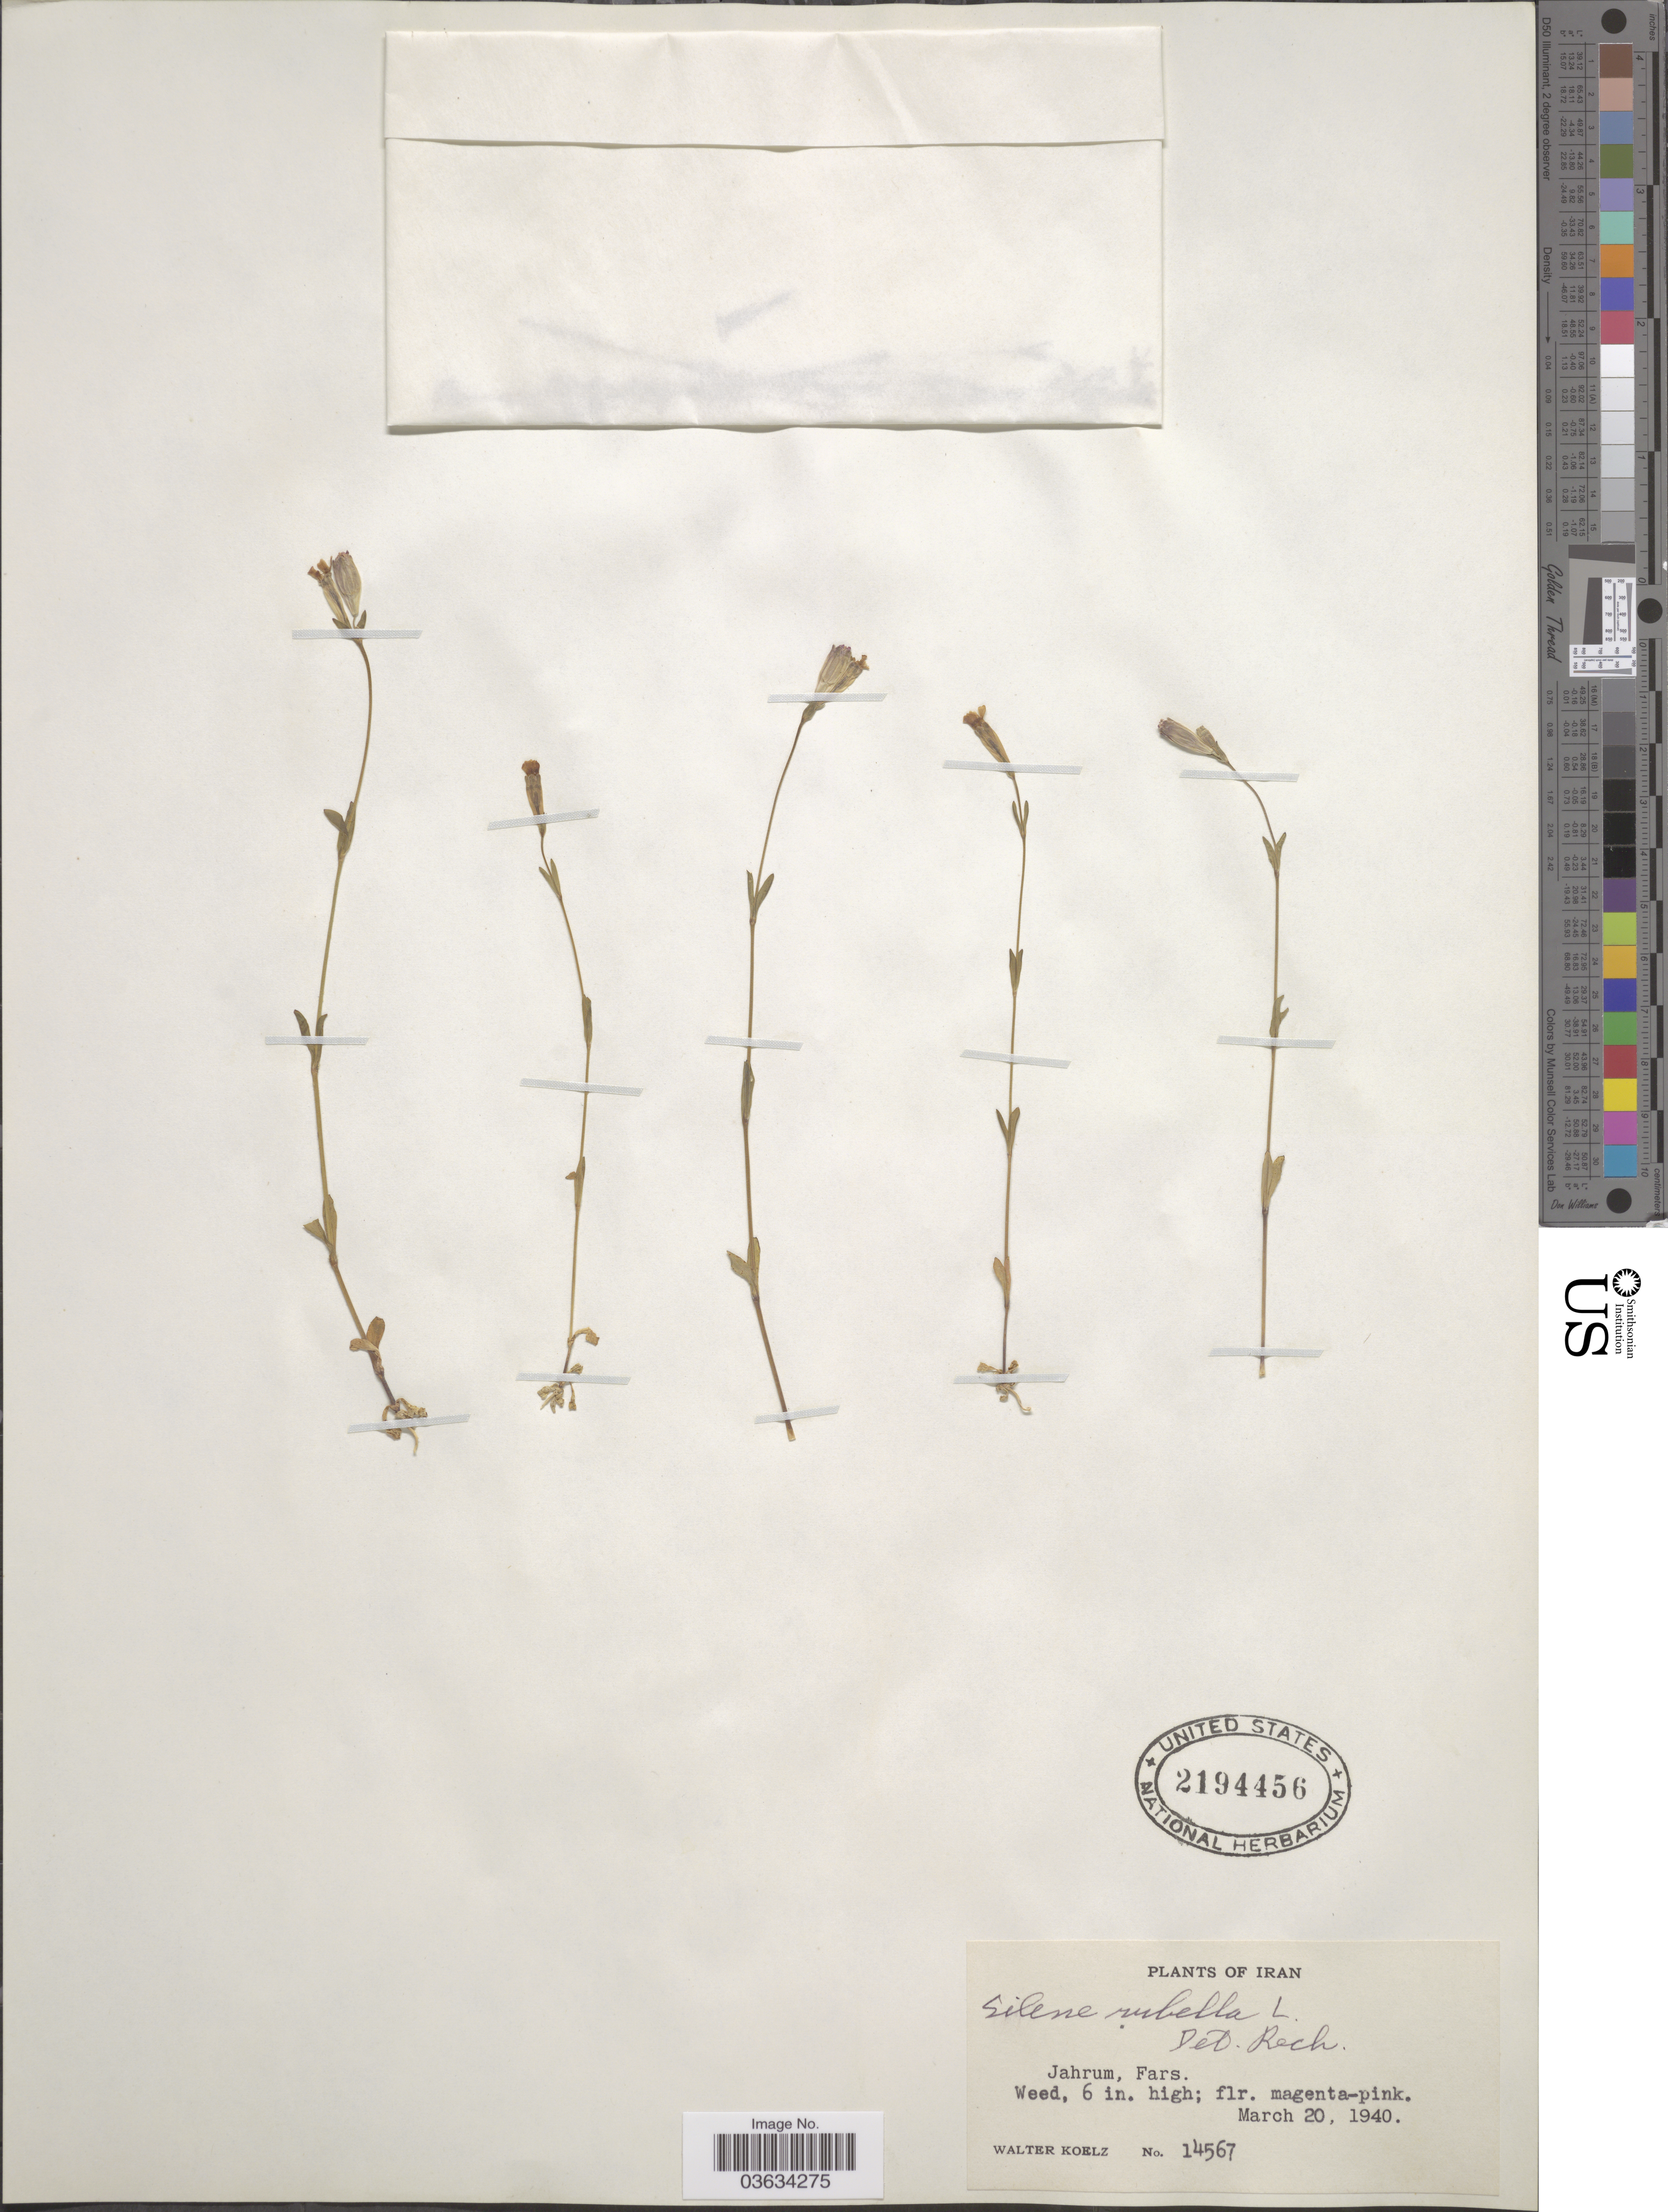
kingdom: Plantae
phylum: Tracheophyta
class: Magnoliopsida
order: Caryophyllales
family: Caryophyllaceae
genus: Silene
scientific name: Silene rubella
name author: L.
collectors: W. N. Koelz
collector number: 14567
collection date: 1940-03-20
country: Iran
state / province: Fars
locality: Jahrum.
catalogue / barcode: US 2194456